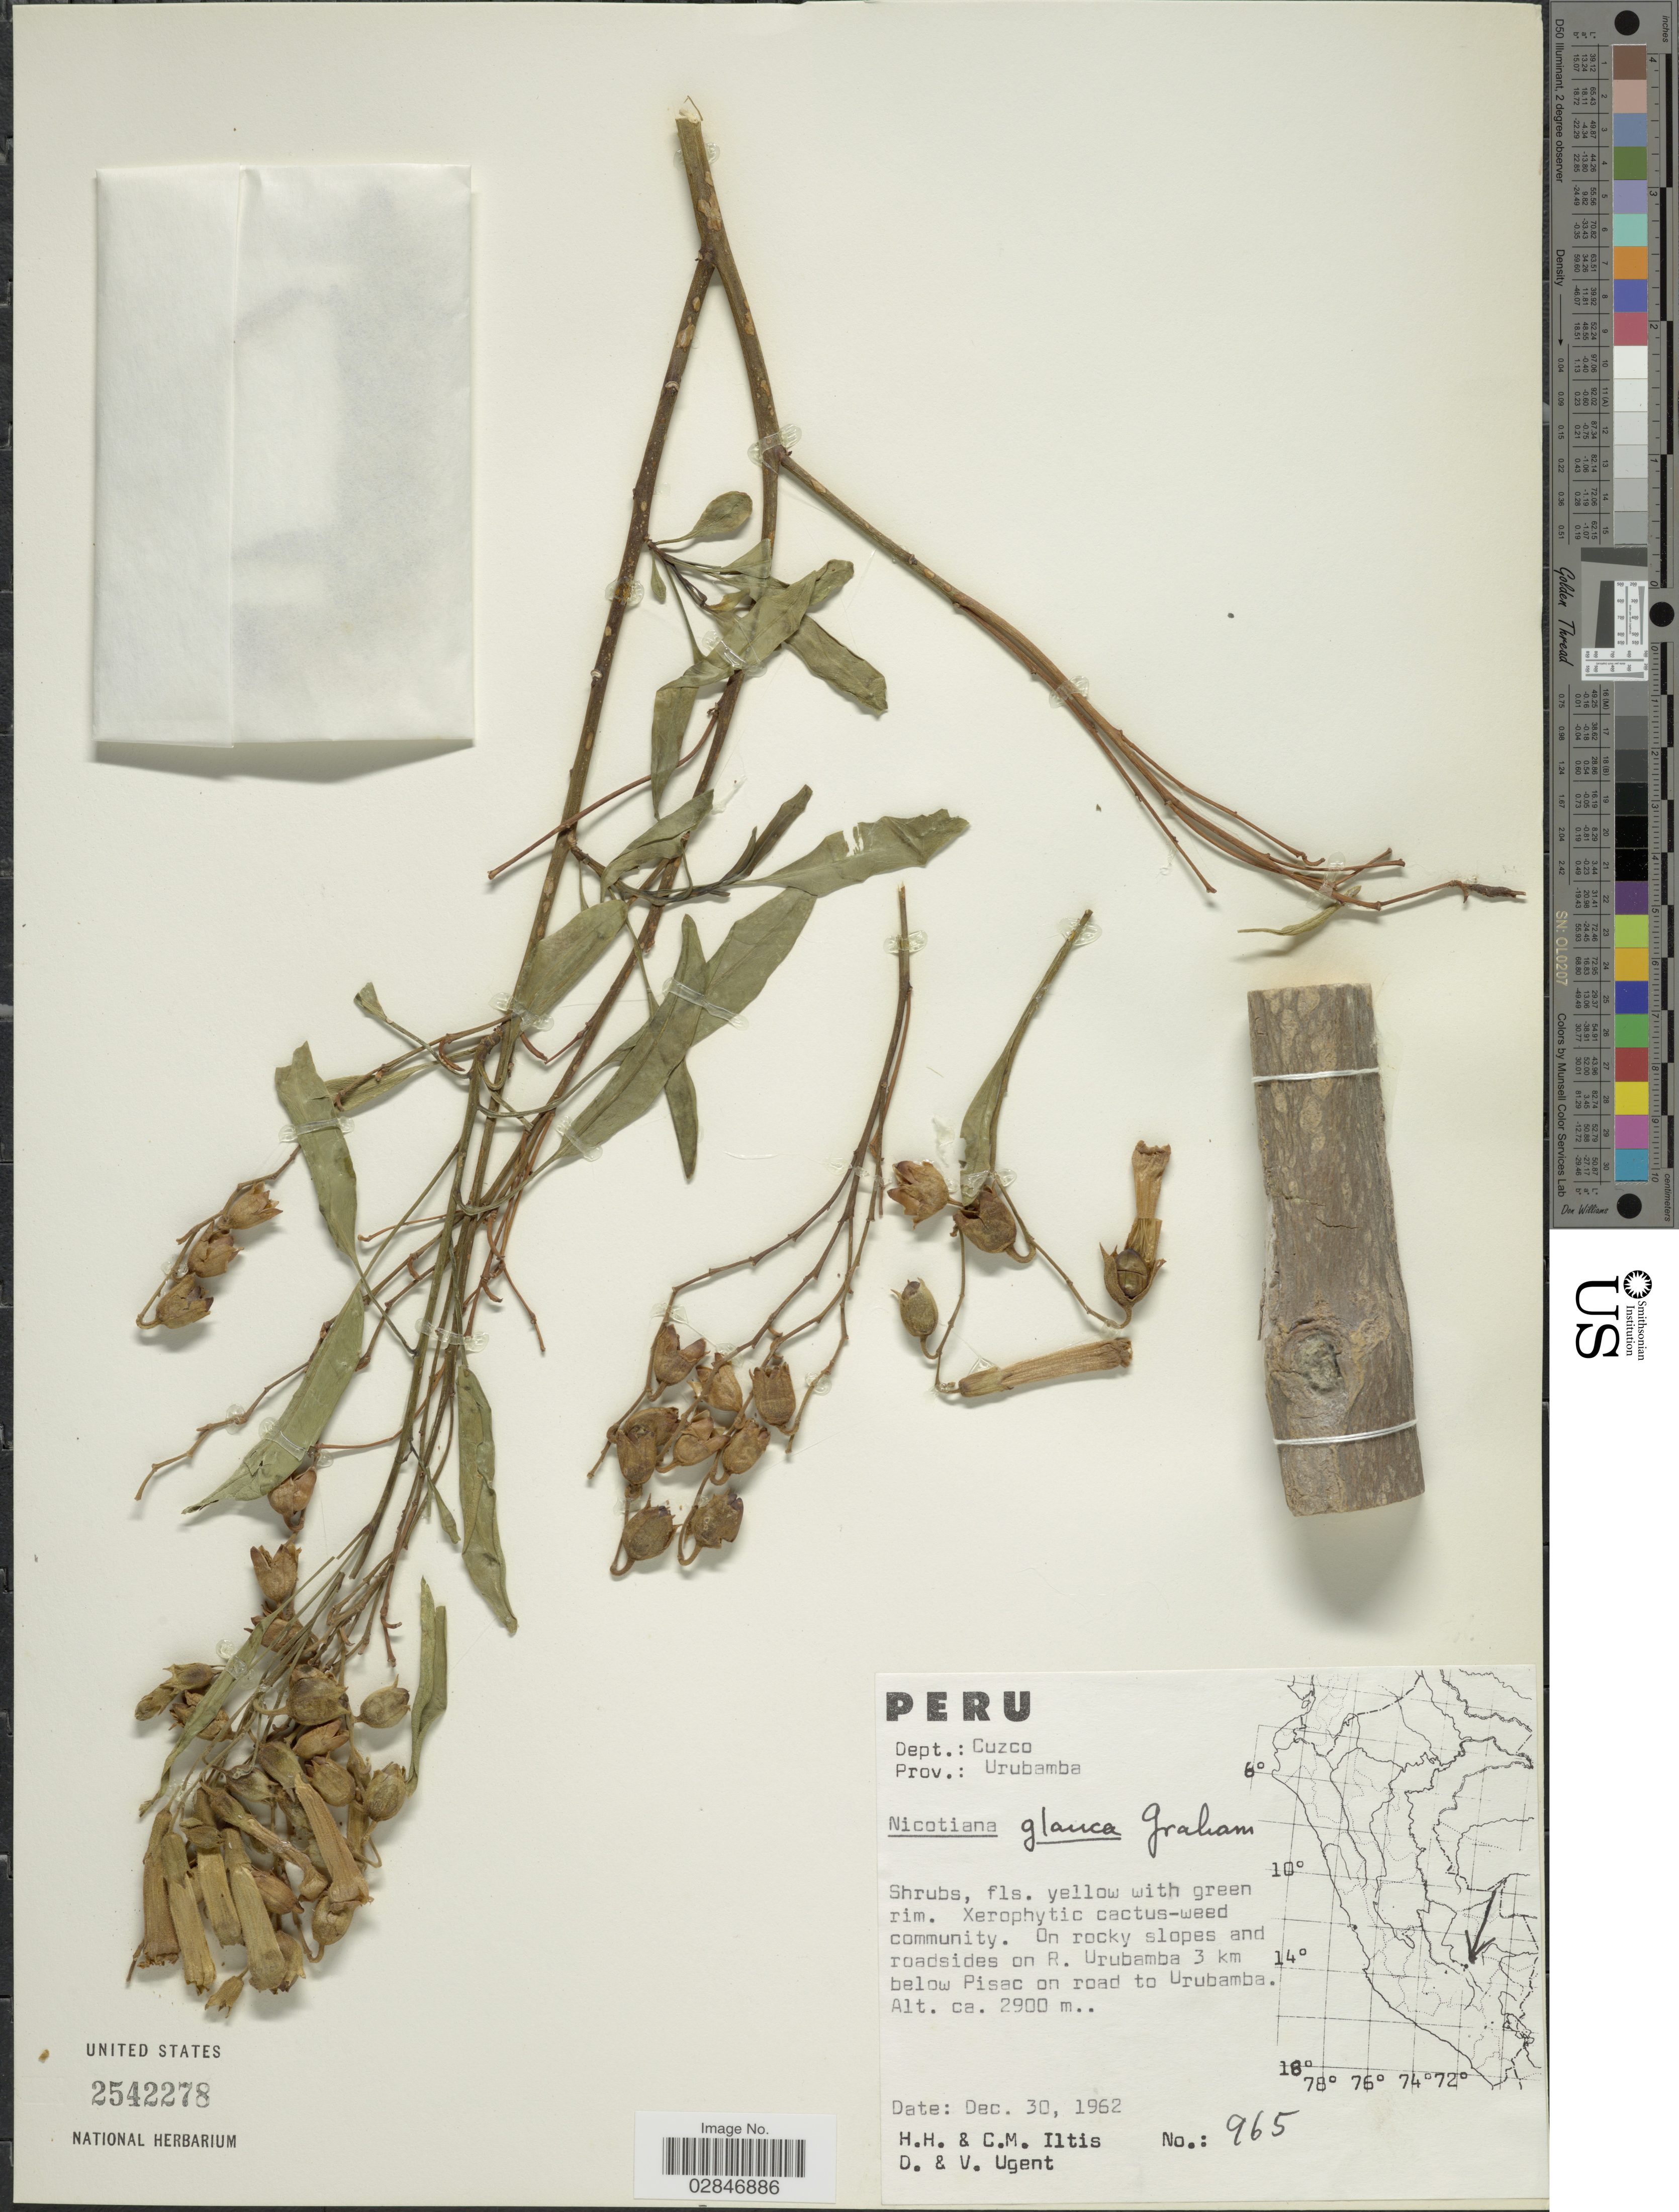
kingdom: Plantae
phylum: Tracheophyta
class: Magnoliopsida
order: Solanales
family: Solanaceae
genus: Nicotiana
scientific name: Nicotiana glauca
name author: Graham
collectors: H. H. Iltis, C. M Iltis, D. Ugent & V. Ugent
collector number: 965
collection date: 1962-12-30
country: Peru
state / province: Cusco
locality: Dept. Cuzco, Prov. Urubamba, On rocky slopes and roadsides on R. Urubamba 3 km below Pisac on road to Urubamba.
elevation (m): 2900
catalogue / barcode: US 2542278